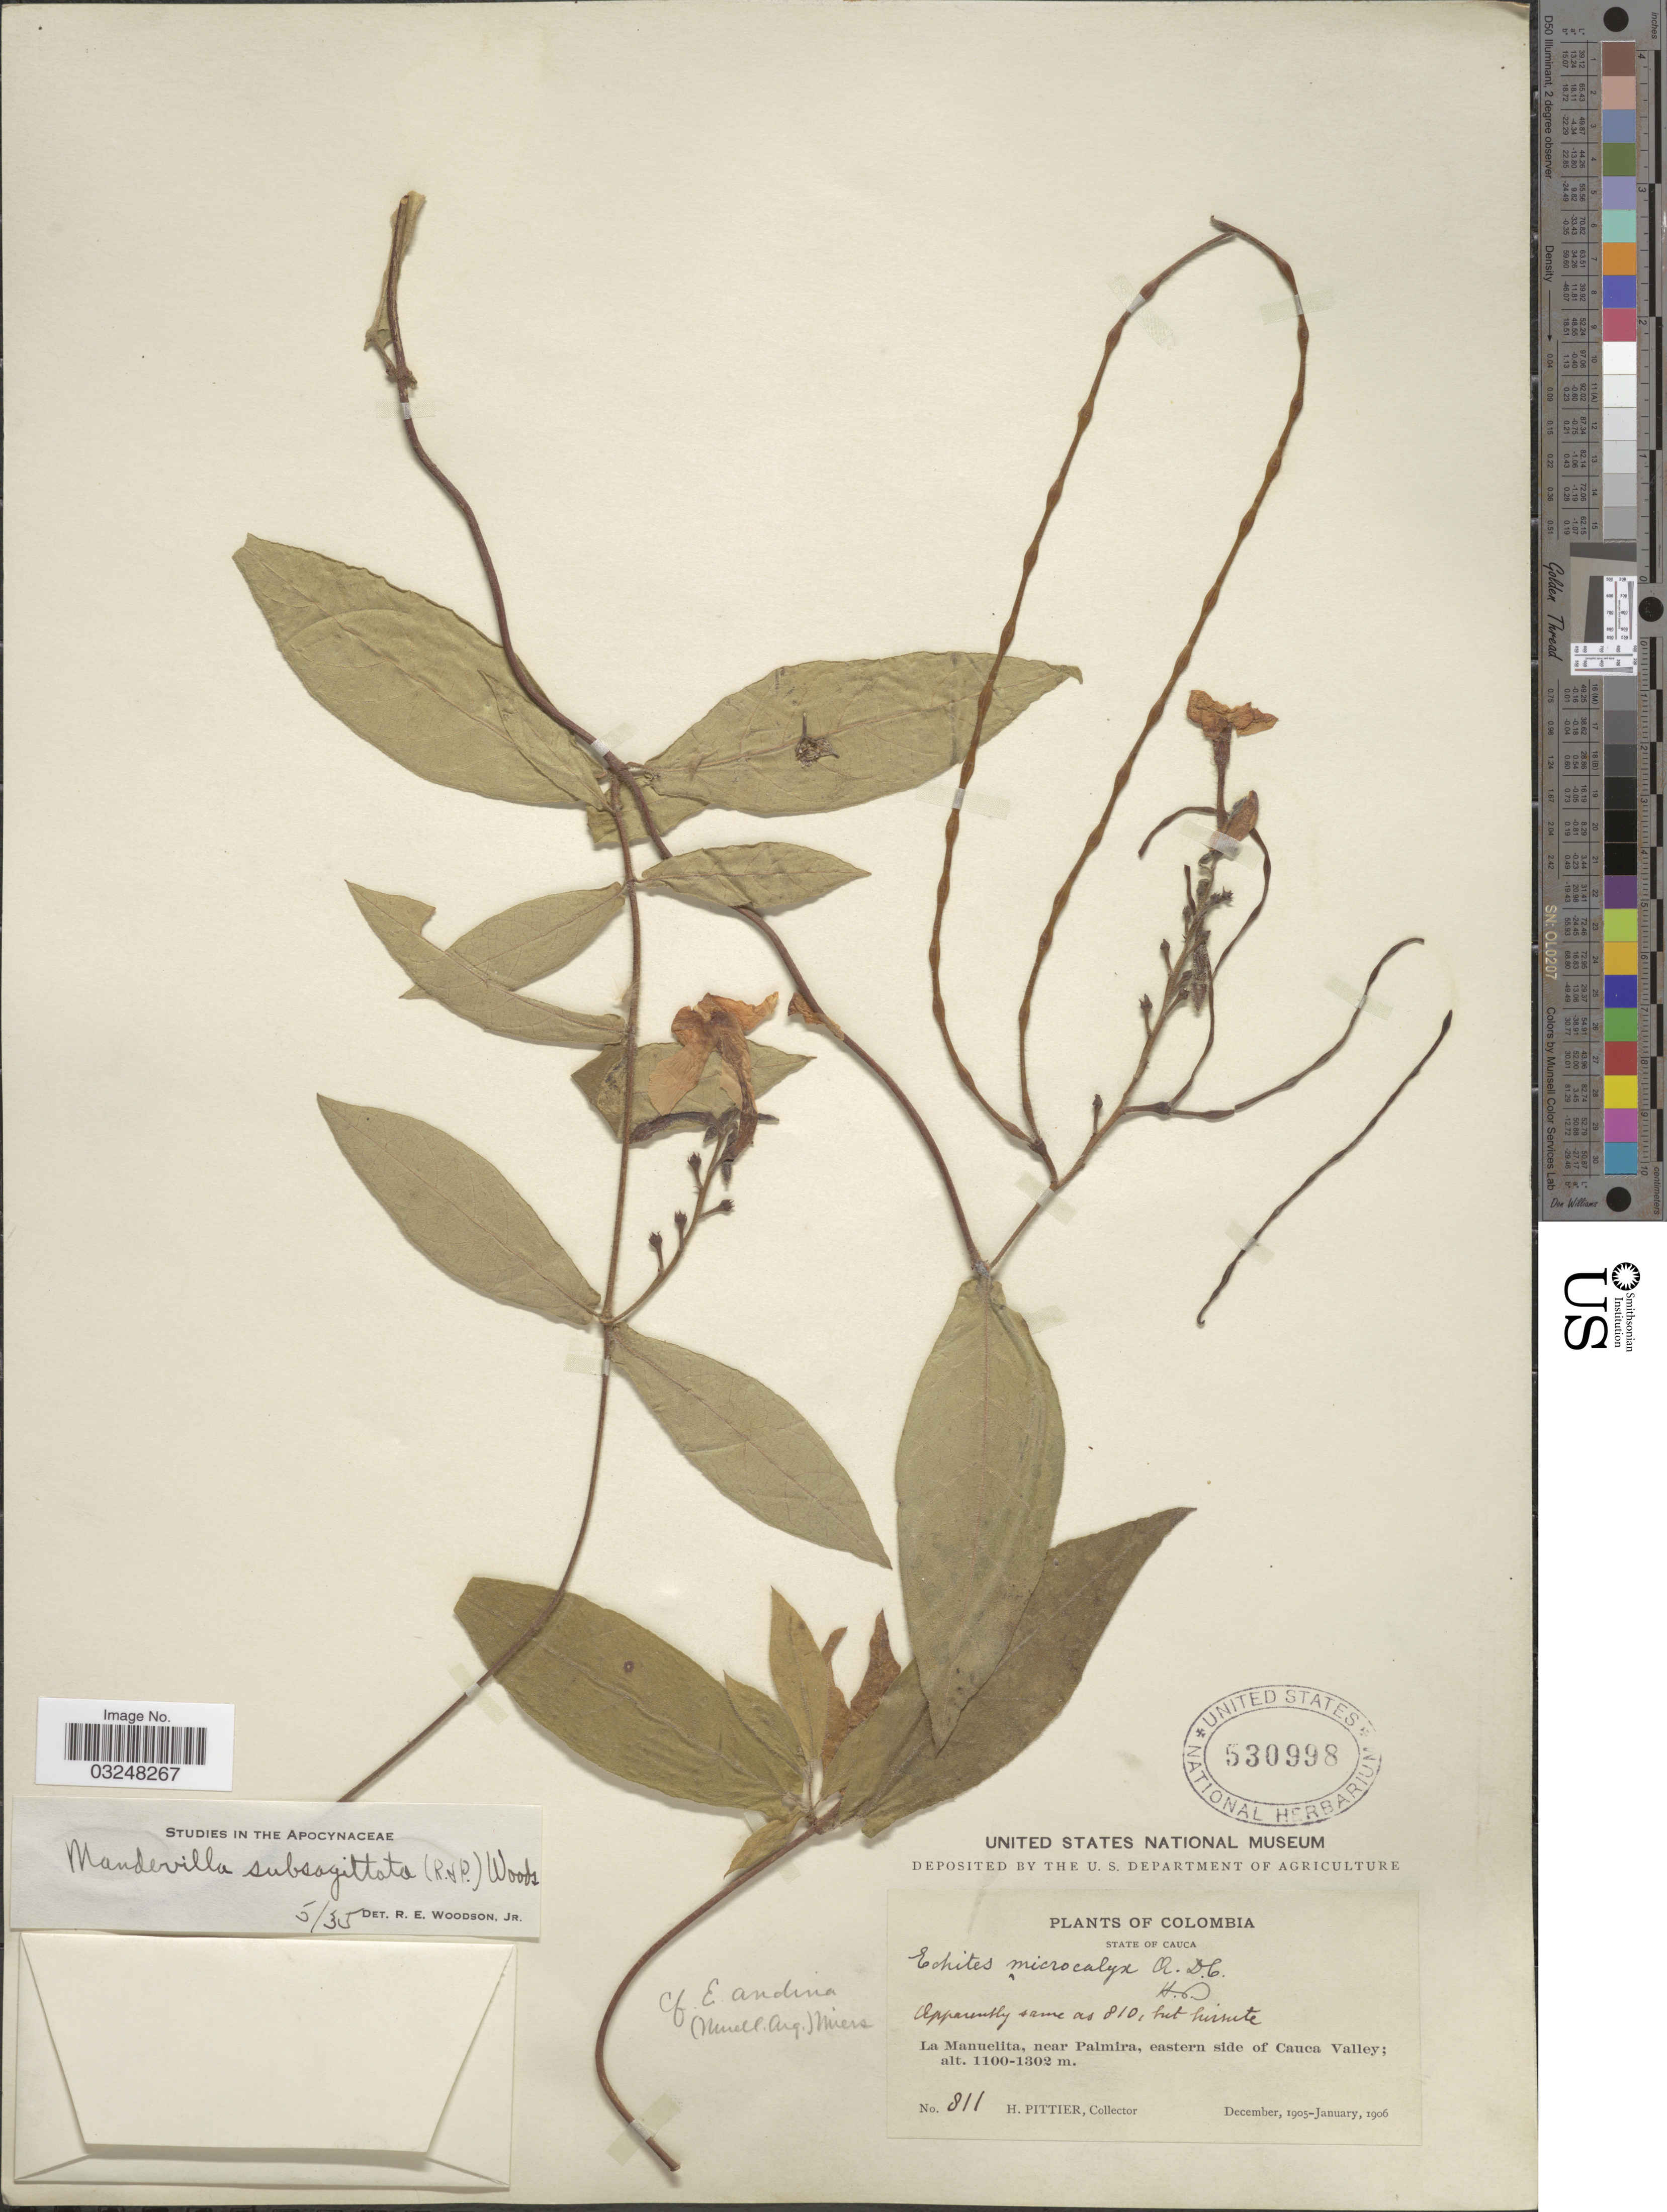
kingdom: Plantae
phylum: Tracheophyta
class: Magnoliopsida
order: Gentianales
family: Apocynaceae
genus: Mandevilla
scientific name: Mandevilla subsagittata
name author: (Ruiz & Pav.) Woodson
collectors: H. F. Pittier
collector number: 811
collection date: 1905-12/1906-01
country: Colombia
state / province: Cauca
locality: La Manuelita, near Palmira, eastern side of Cauca Valley.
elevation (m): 1100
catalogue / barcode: US 530998